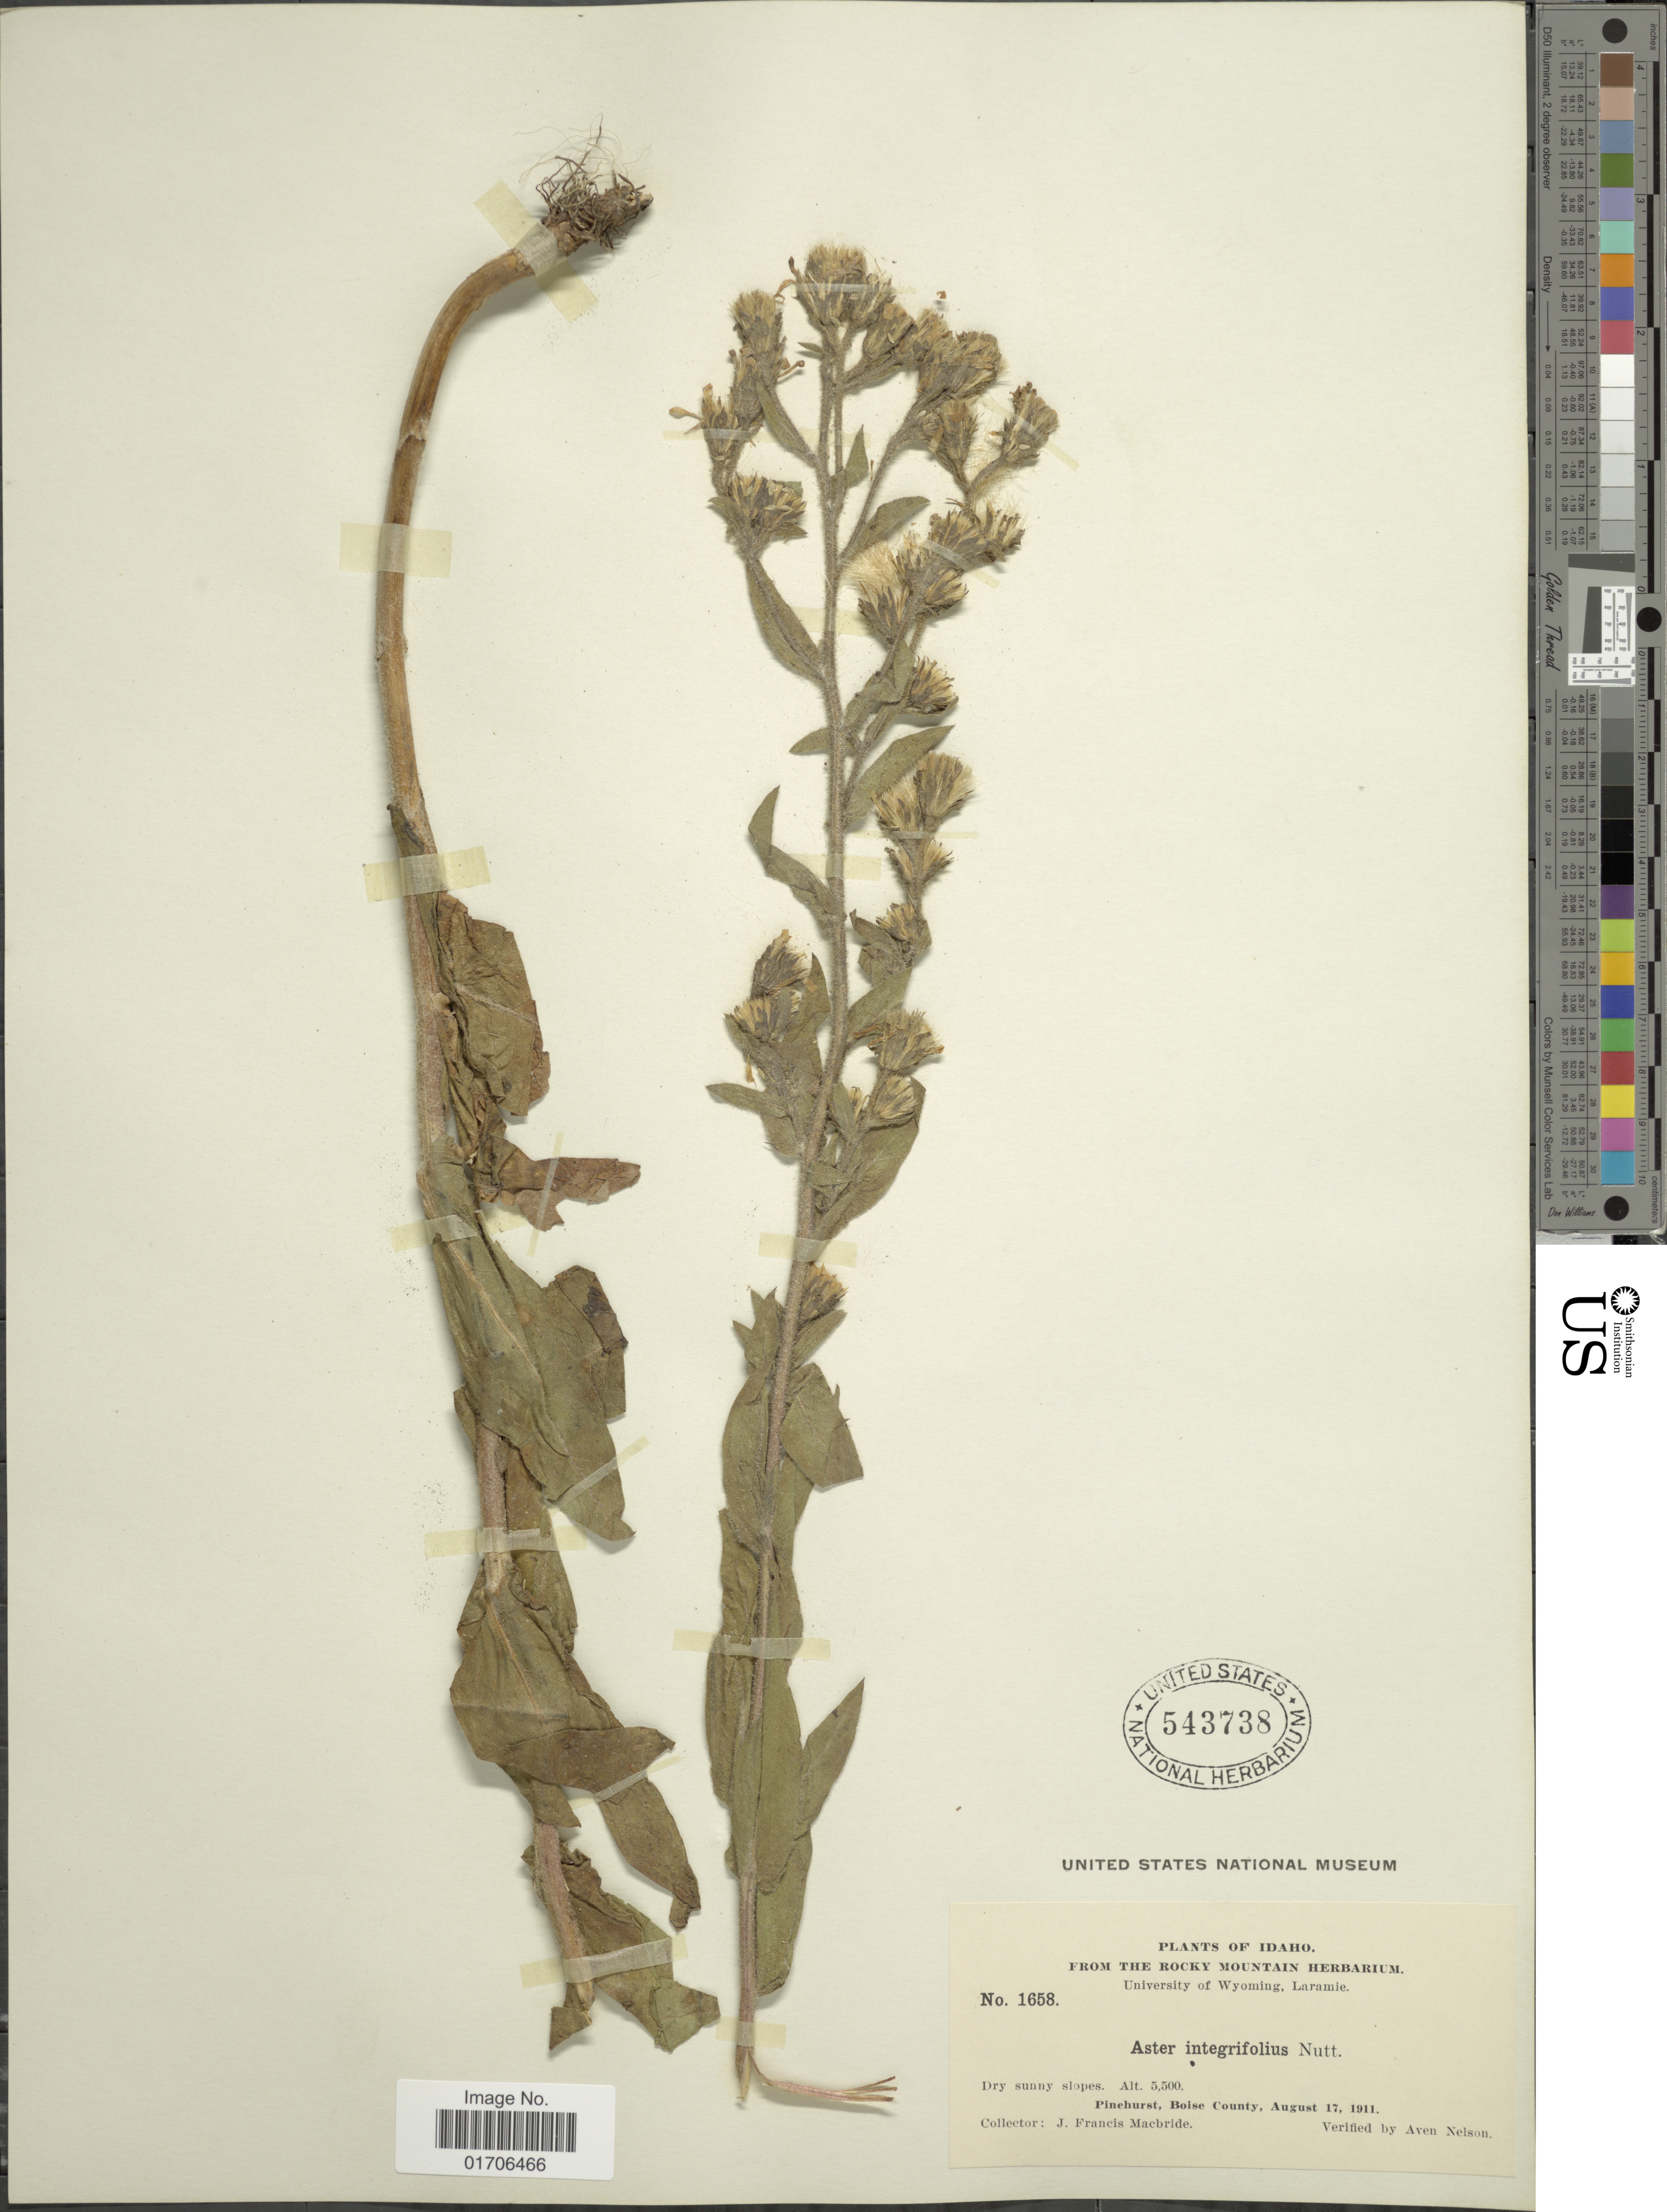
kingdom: Plantae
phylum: Tracheophyta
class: Magnoliopsida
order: Asterales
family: Asteraceae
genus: Eurybia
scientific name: Eurybia integrifolia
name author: (Nutt.) G.L. Nesom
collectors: J. F. Macbride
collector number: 1658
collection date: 1911-08-17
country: United States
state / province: Idaho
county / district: Boise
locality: Dry sunny slopes. Pinehurst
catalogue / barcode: US 543738